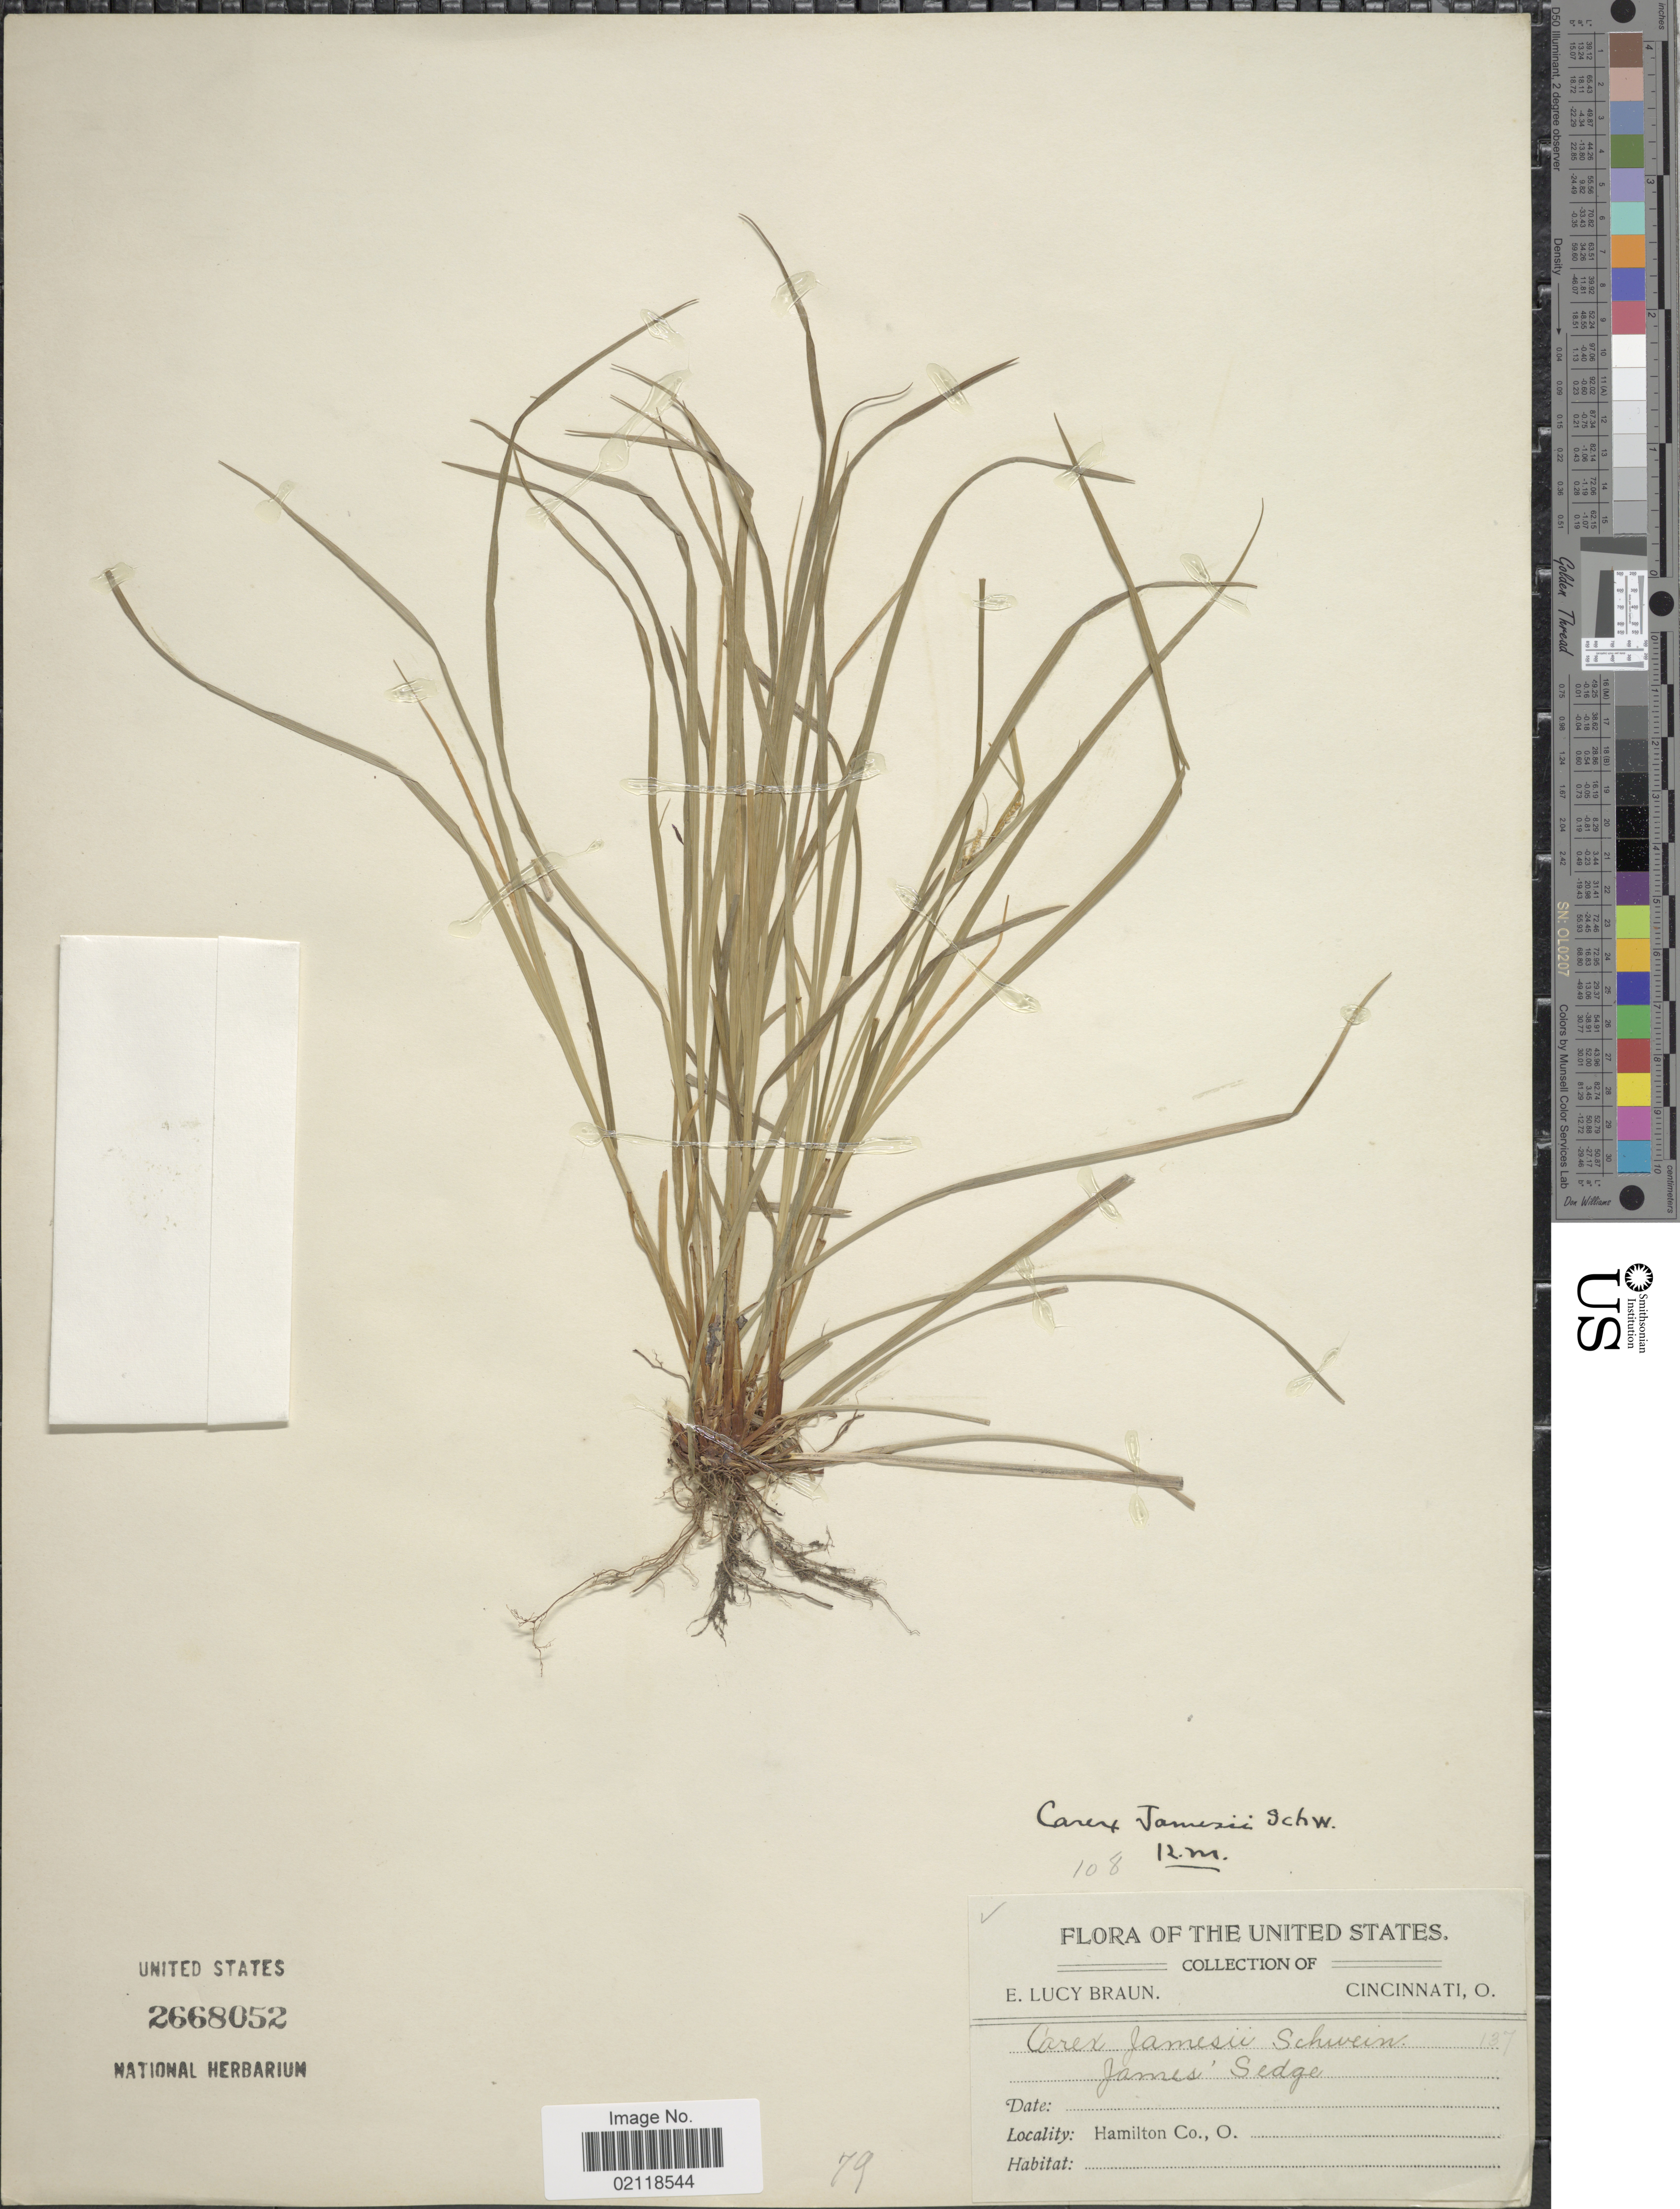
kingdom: Plantae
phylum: Tracheophyta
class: Liliopsida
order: Poales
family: Cyperaceae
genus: Carex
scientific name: Carex jamesii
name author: Schwein.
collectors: E. L. Braun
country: United States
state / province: Ohio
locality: Hamilton Co.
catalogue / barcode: US 2668052